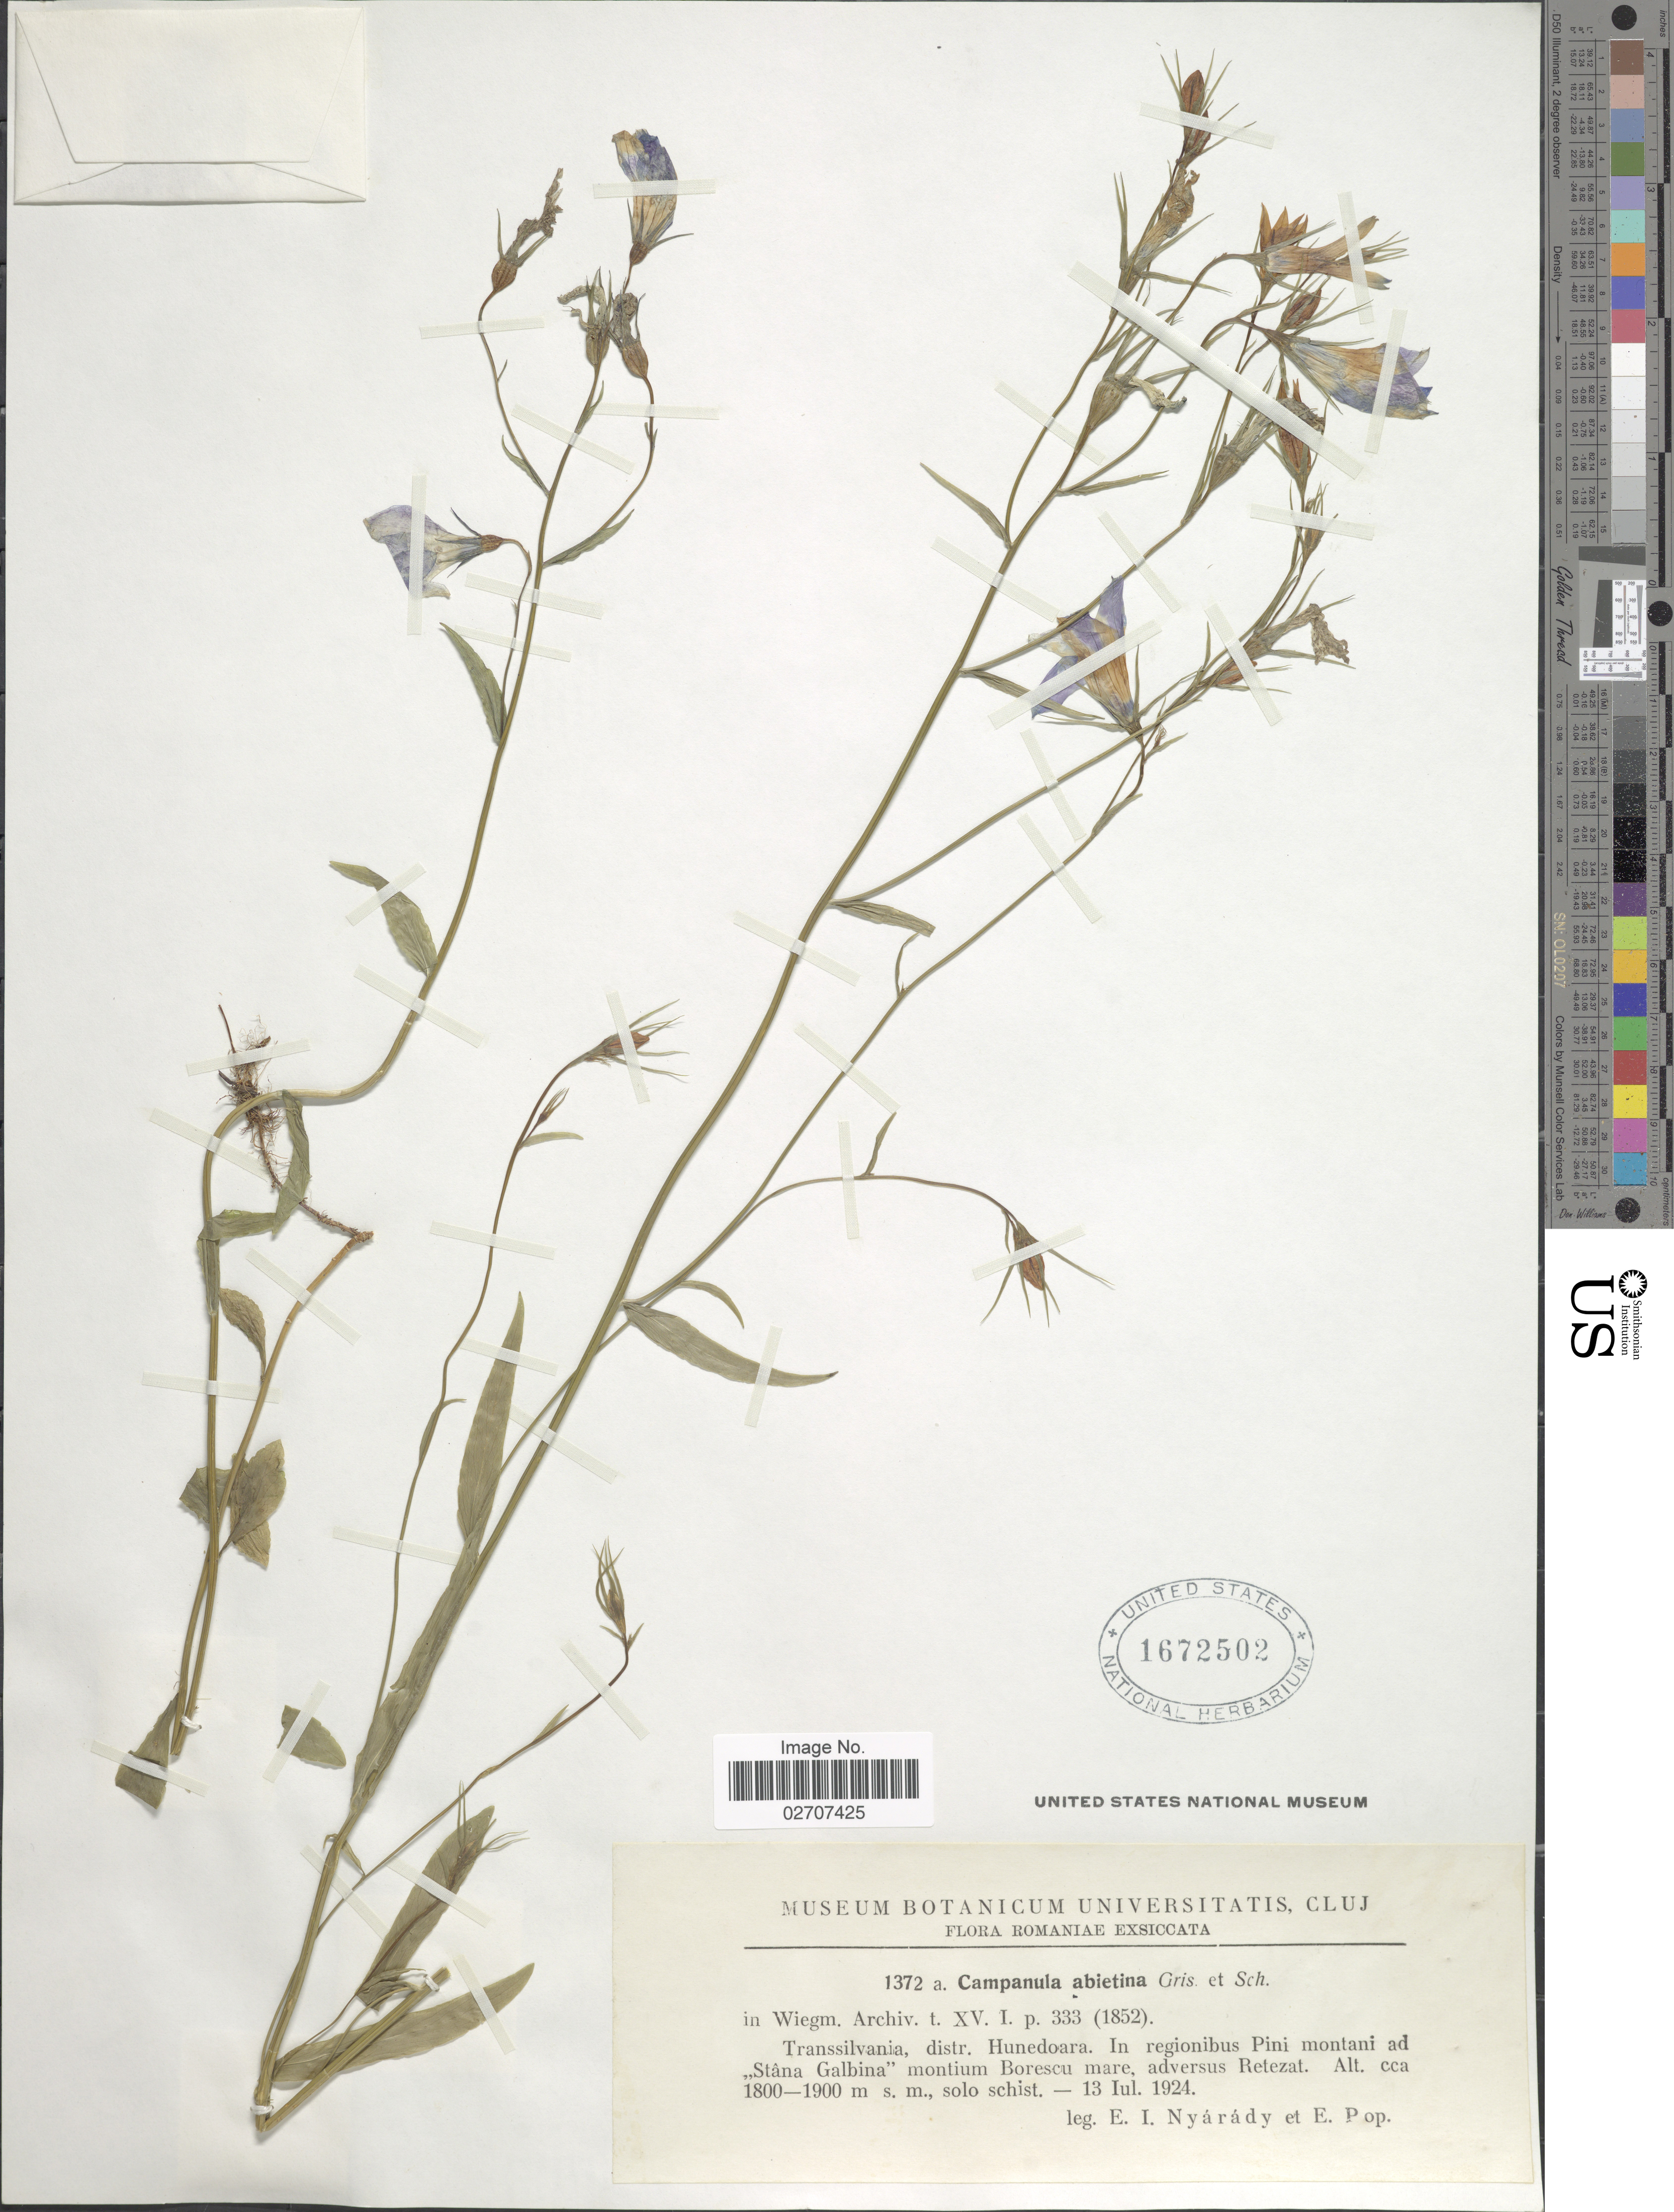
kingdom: Plantae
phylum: Tracheophyta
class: Magnoliopsida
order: Asterales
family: Campanulaceae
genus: Campanula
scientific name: Campanula abietina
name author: Griseb. & Schenk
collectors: E. Nyárády & E. Pop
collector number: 1372a.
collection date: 1924-07-13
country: Romania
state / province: Hunedoara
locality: Transsilvania, in regionibus Pini montani ad "Stana Galbina"montium Borescu mare, adversus Retezat.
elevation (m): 1800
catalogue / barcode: US 1672502